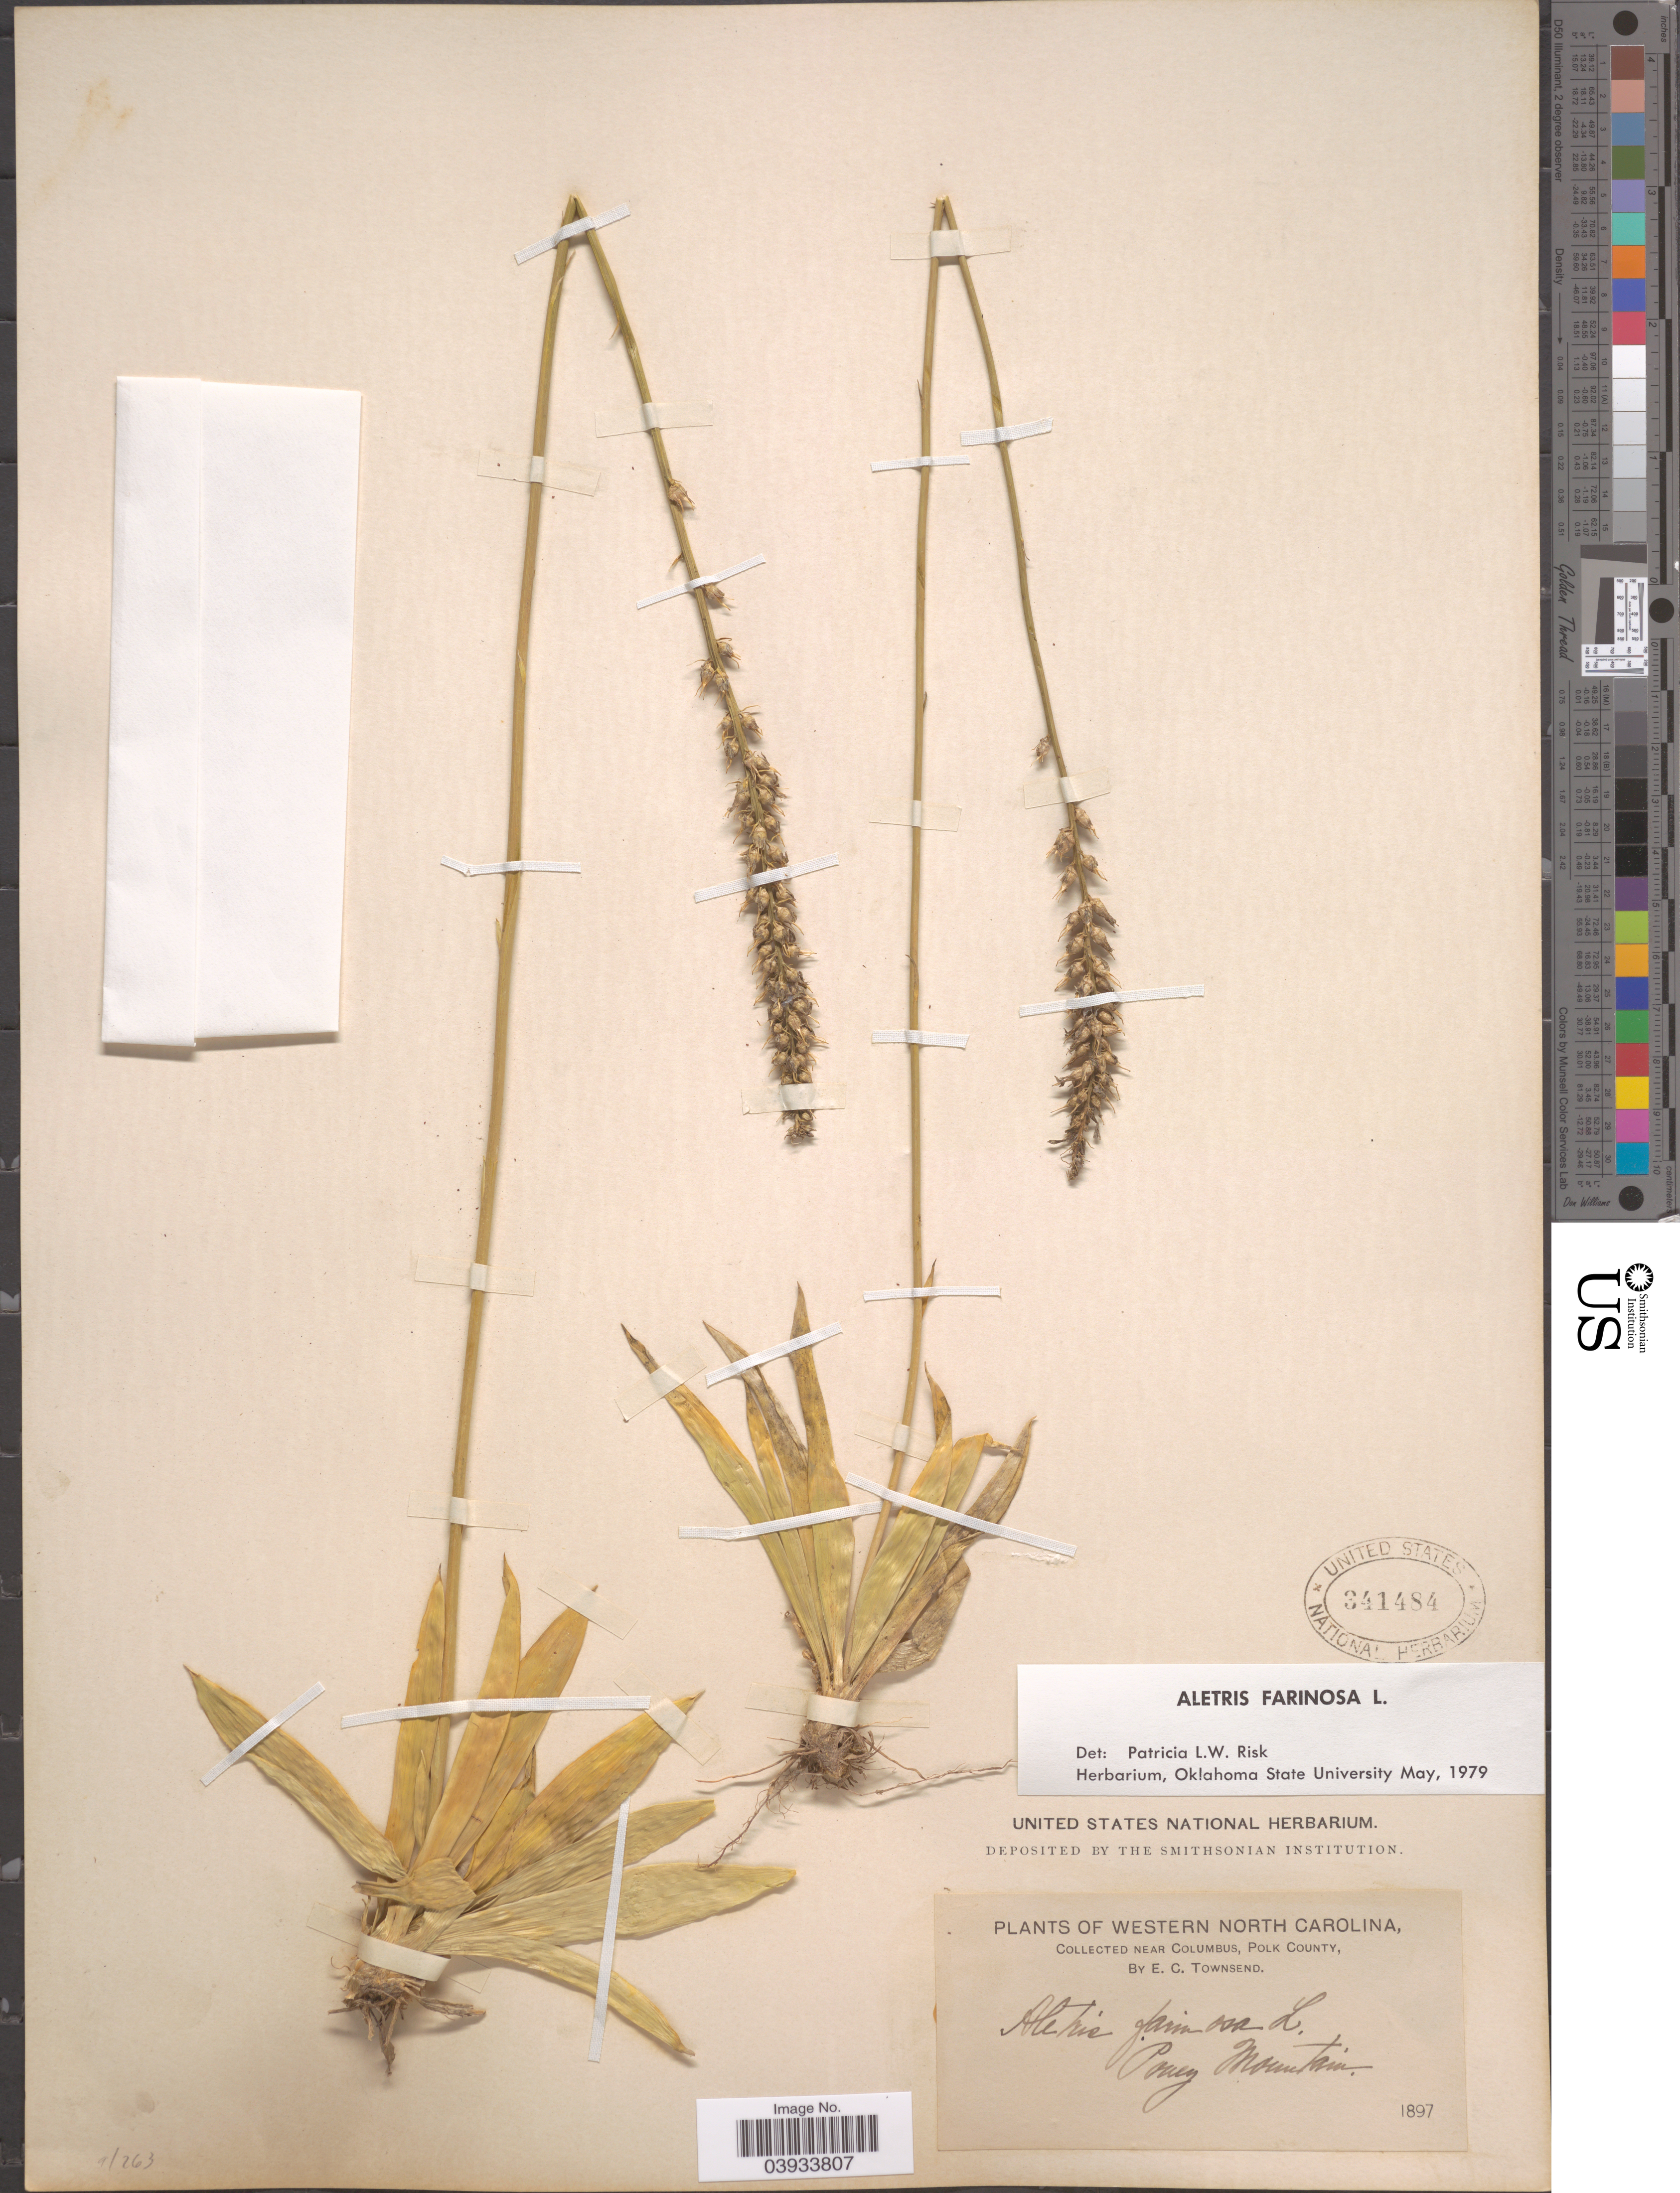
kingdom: Plantae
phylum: Tracheophyta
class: Liliopsida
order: Dioscoreales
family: Nartheciaceae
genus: Aletris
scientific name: Aletris farinosa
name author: L.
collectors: E. C. Townsend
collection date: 1897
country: United States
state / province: North Carolina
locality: Western North Carolina. Near Columbus, Polk County. Poney Mountain.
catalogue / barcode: US 341484